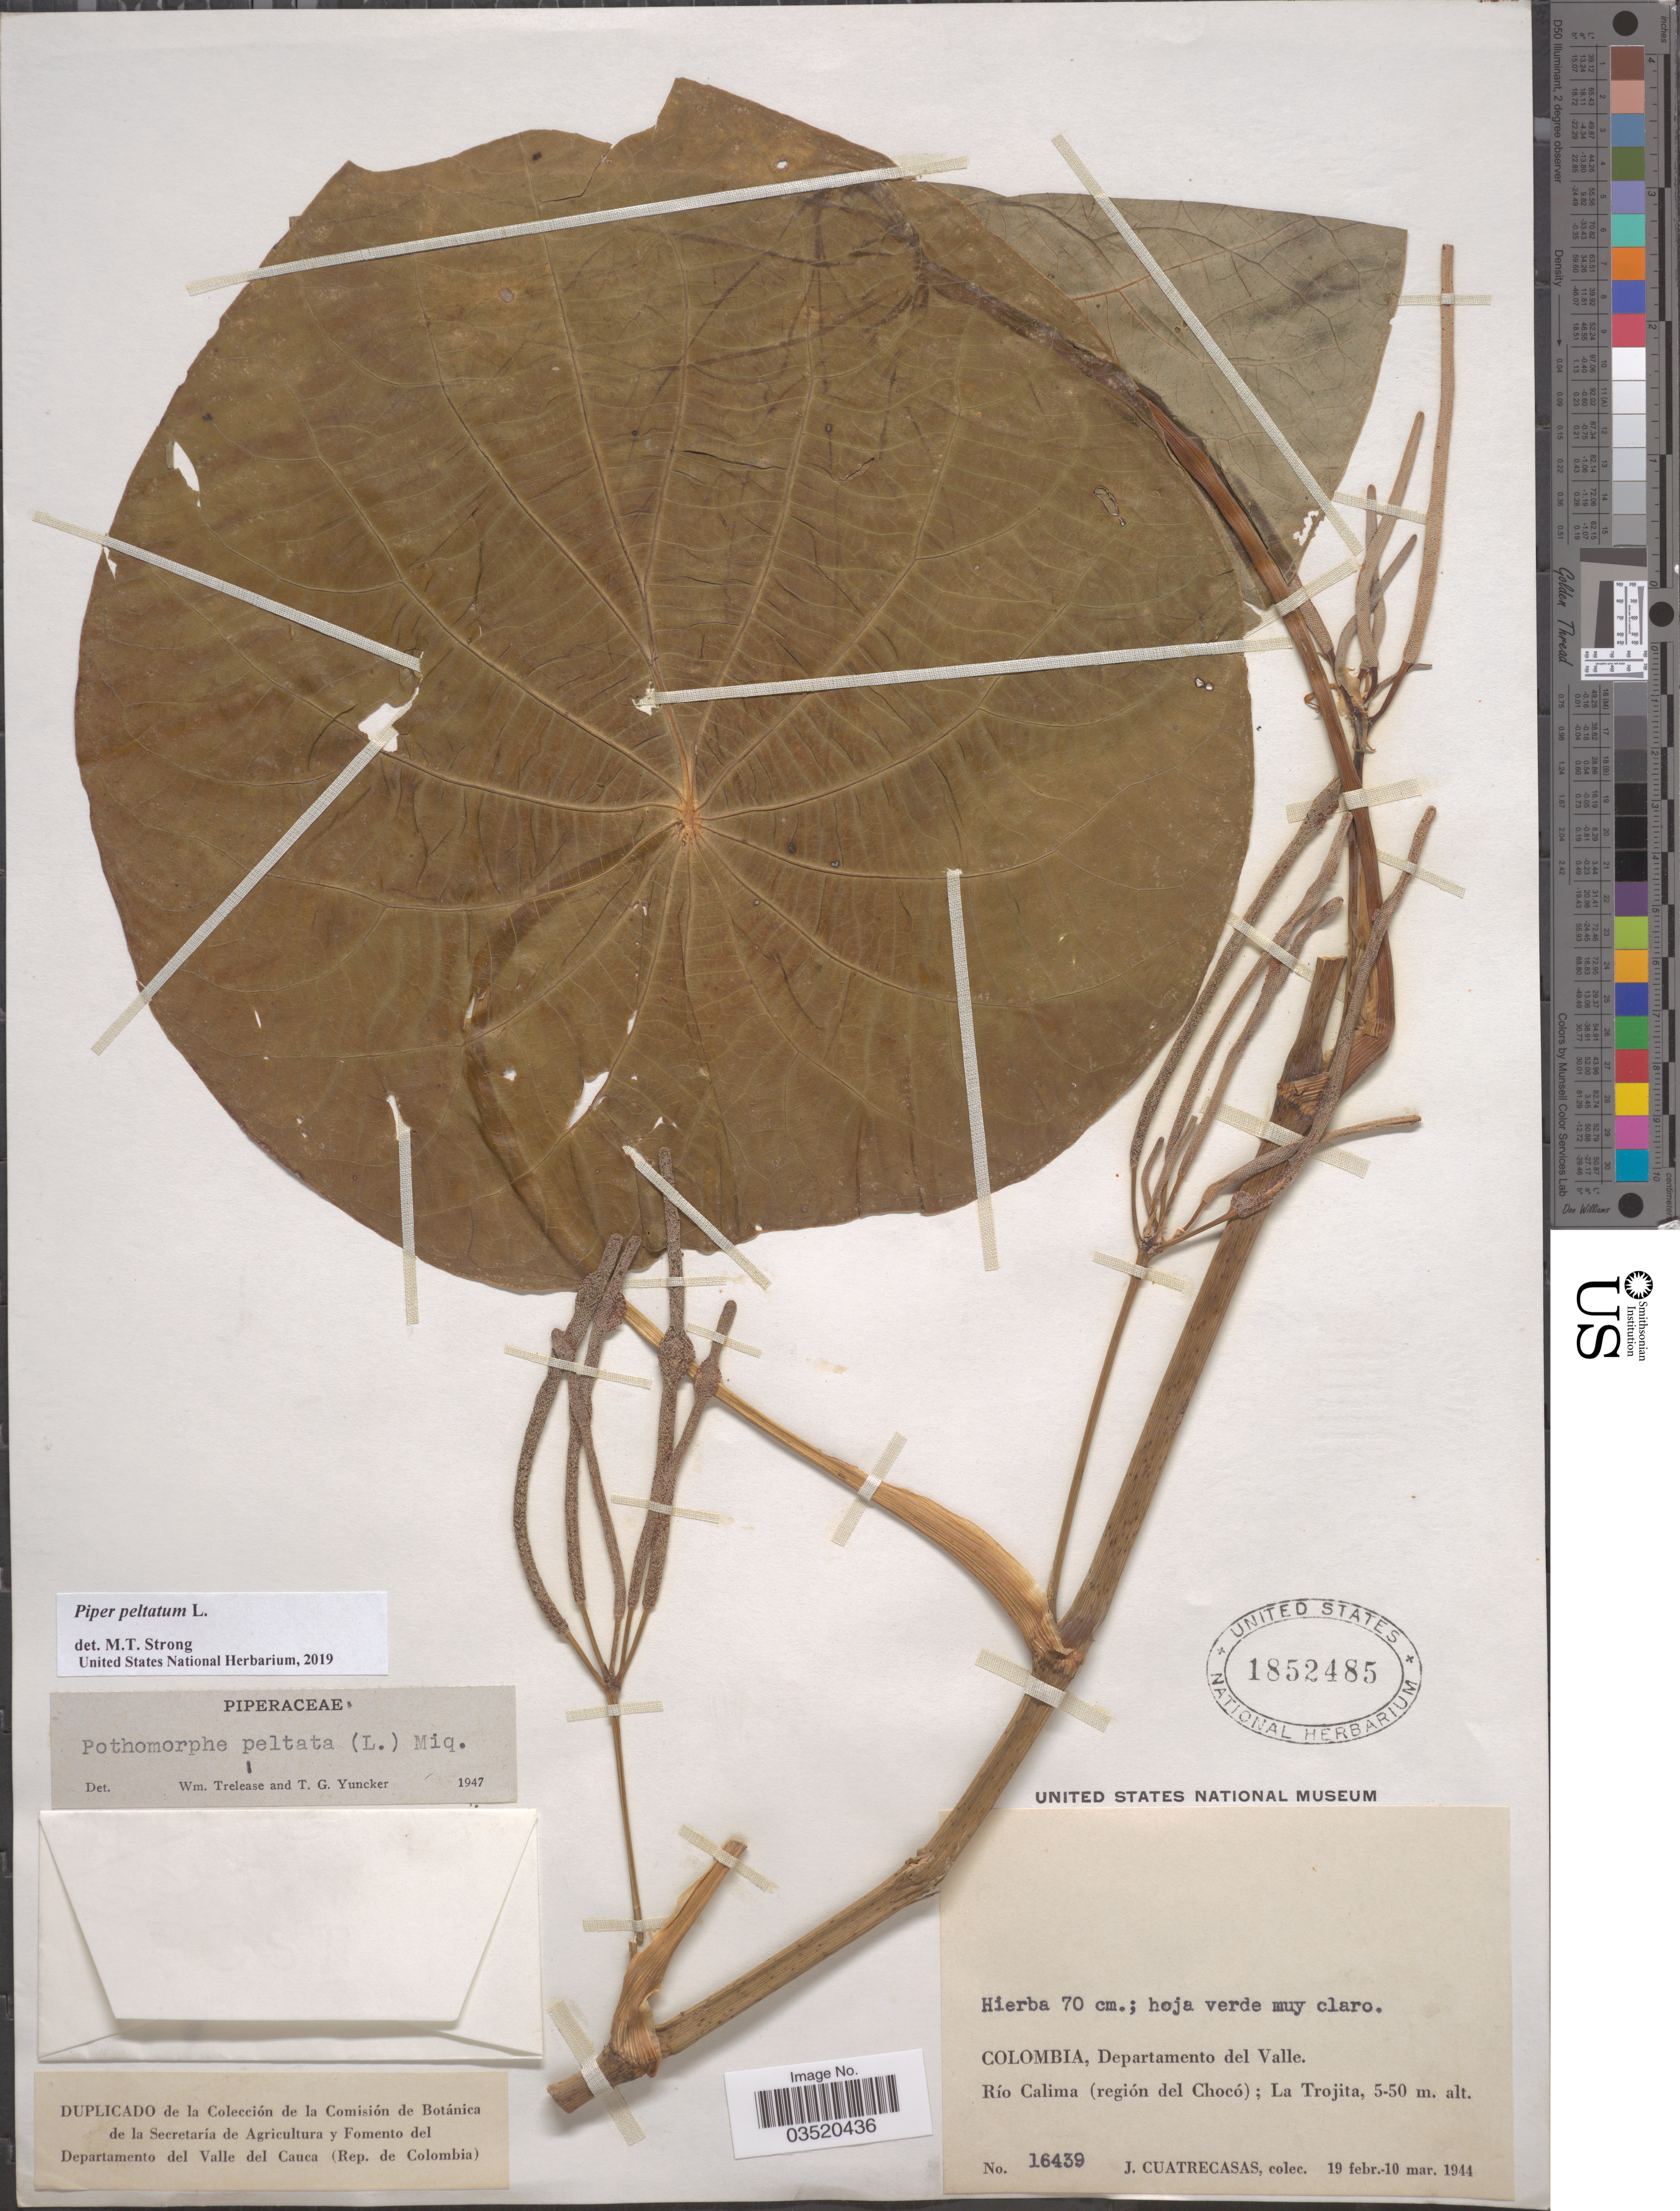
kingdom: Plantae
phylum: Tracheophyta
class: Magnoliopsida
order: Piperales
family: Piperaceae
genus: Piper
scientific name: Piper peltatum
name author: L.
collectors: J. Cuatrecasas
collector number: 16439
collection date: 1944-02-19/1944-03-10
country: Colombia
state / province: Valle del Cauca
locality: Departamento del Valle. Río Calima (región del Chocó); La Trojita.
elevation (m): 5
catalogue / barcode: US 1852485